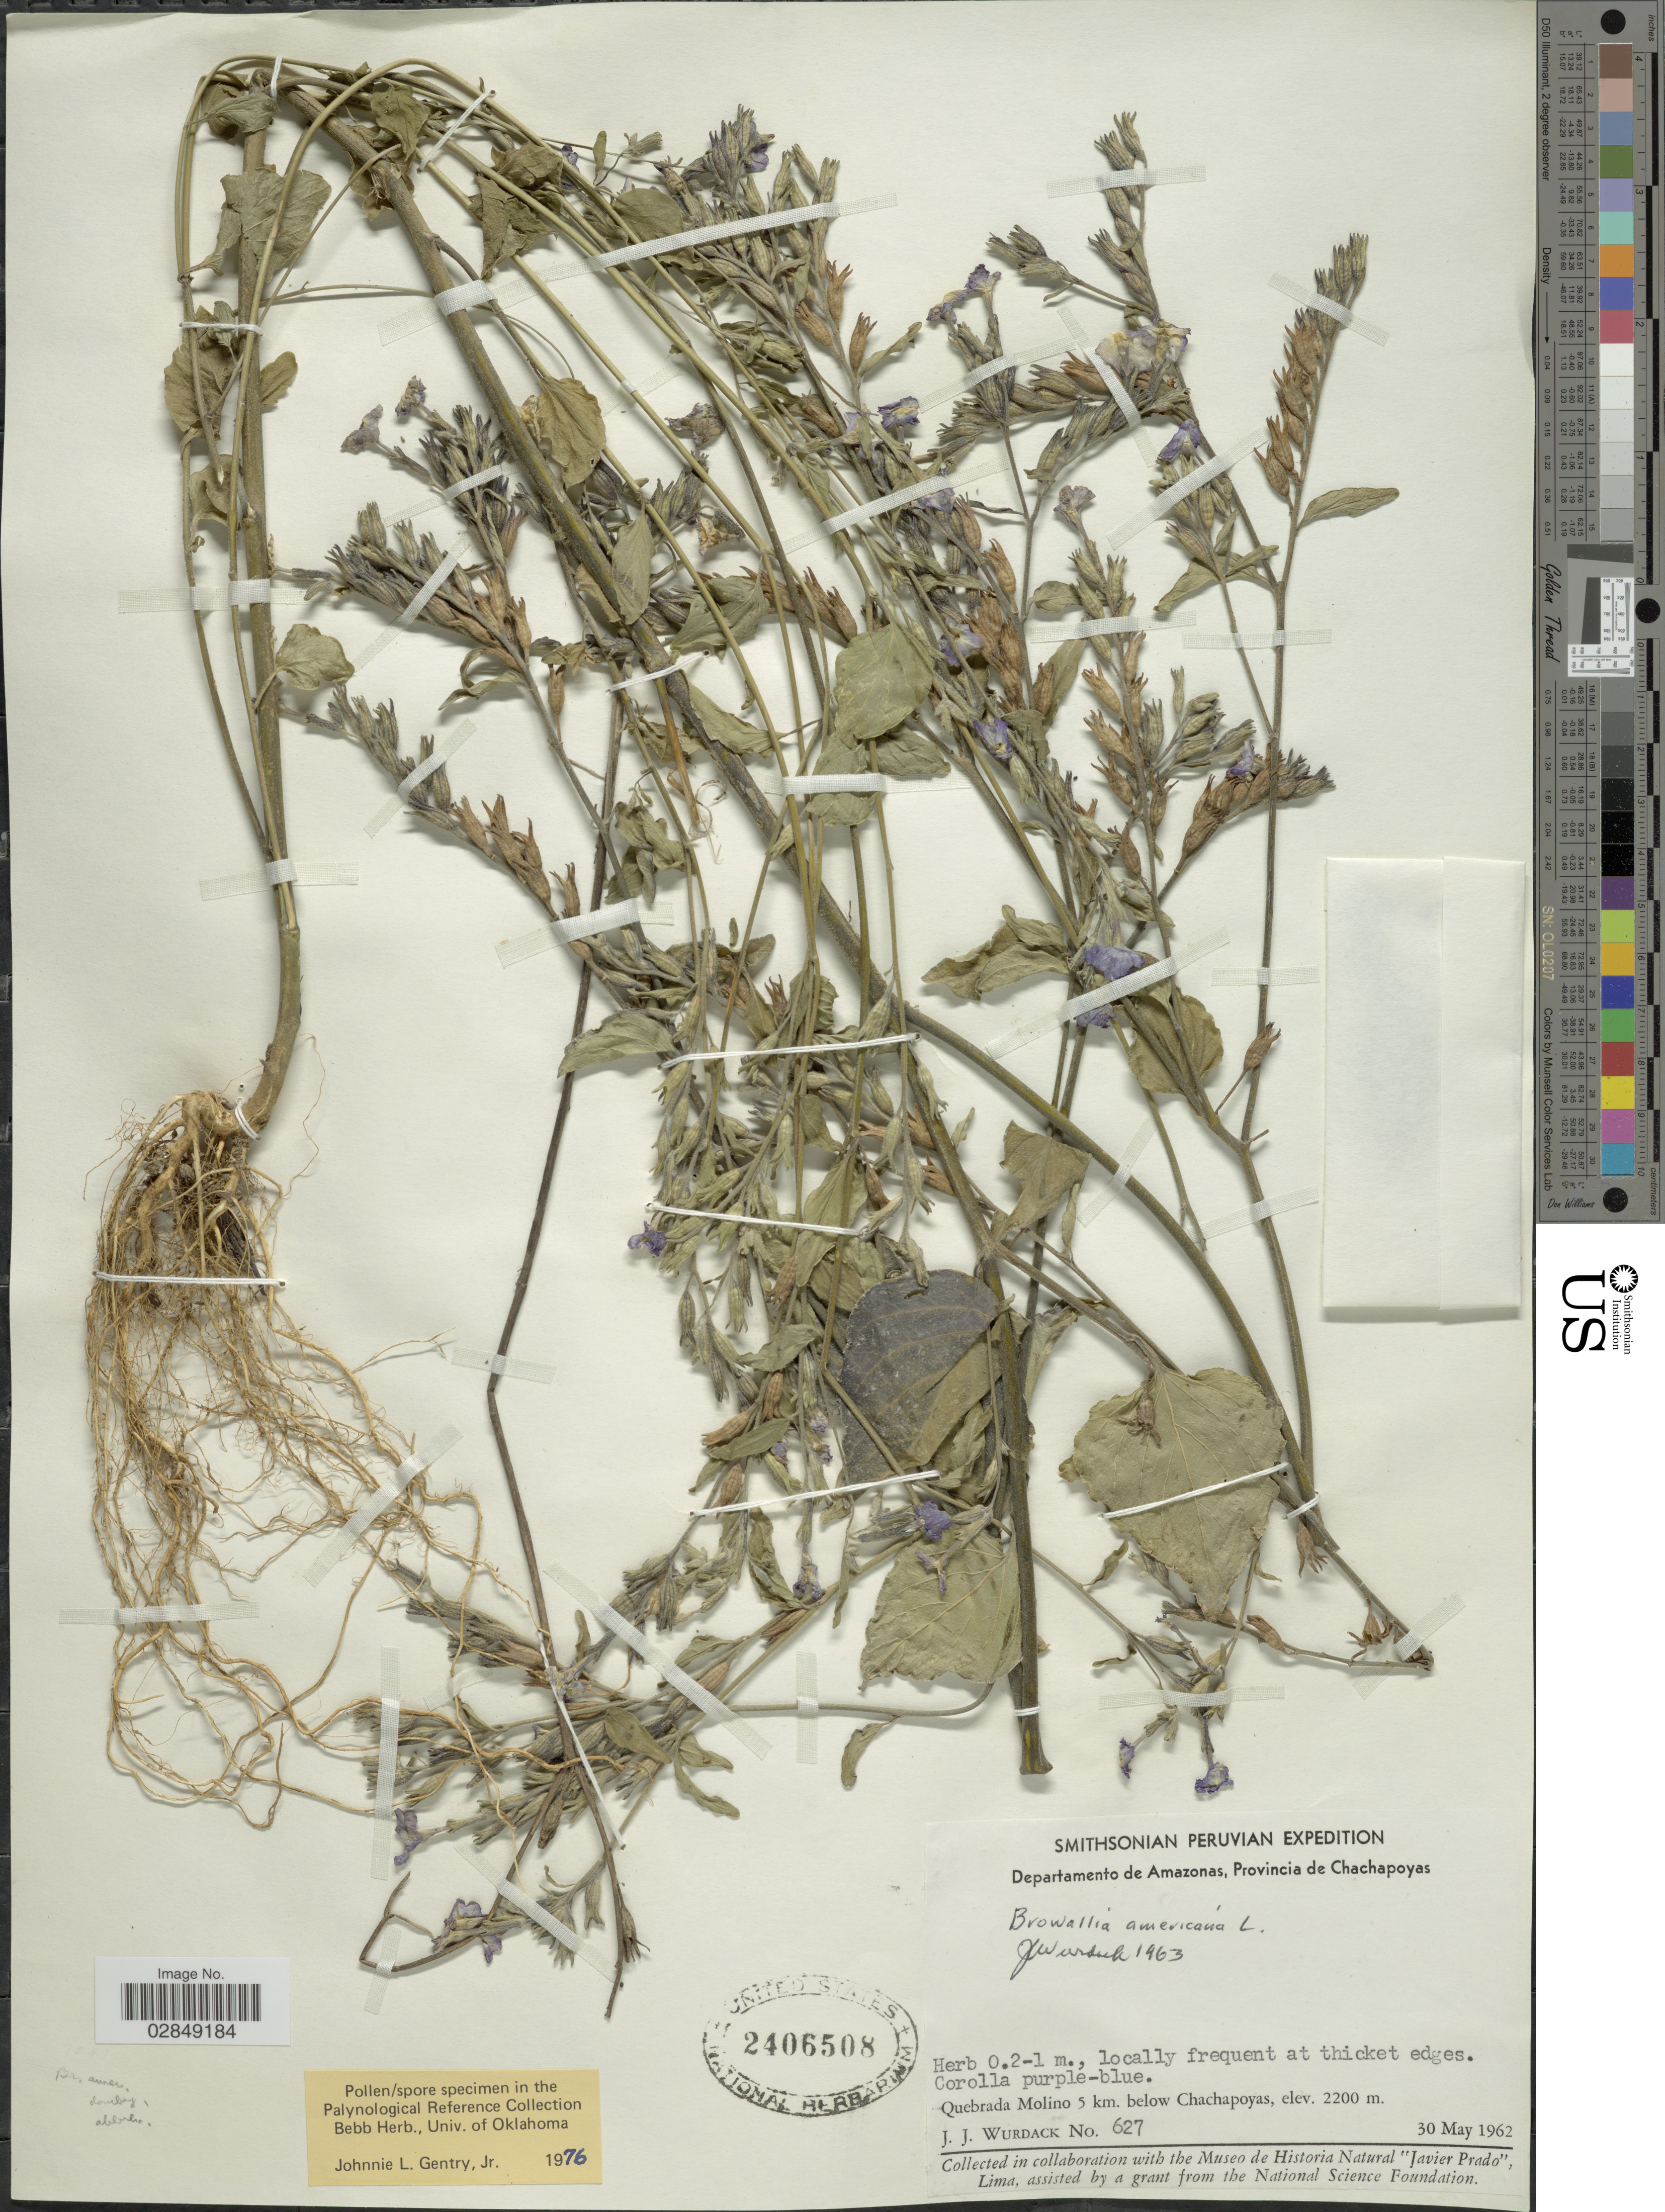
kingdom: Plantae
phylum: Tracheophyta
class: Magnoliopsida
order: Solanales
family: Solanaceae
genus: Browallia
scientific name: Browallia americana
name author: L.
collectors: J. J. Wurdack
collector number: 627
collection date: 1962-05-30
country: Peru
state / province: Amazonas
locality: Departamento de Amazonas, Province de Chachapoyas. Quebrada Molino 5 km. below Chachapoyas.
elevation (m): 2200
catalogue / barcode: US 2406508